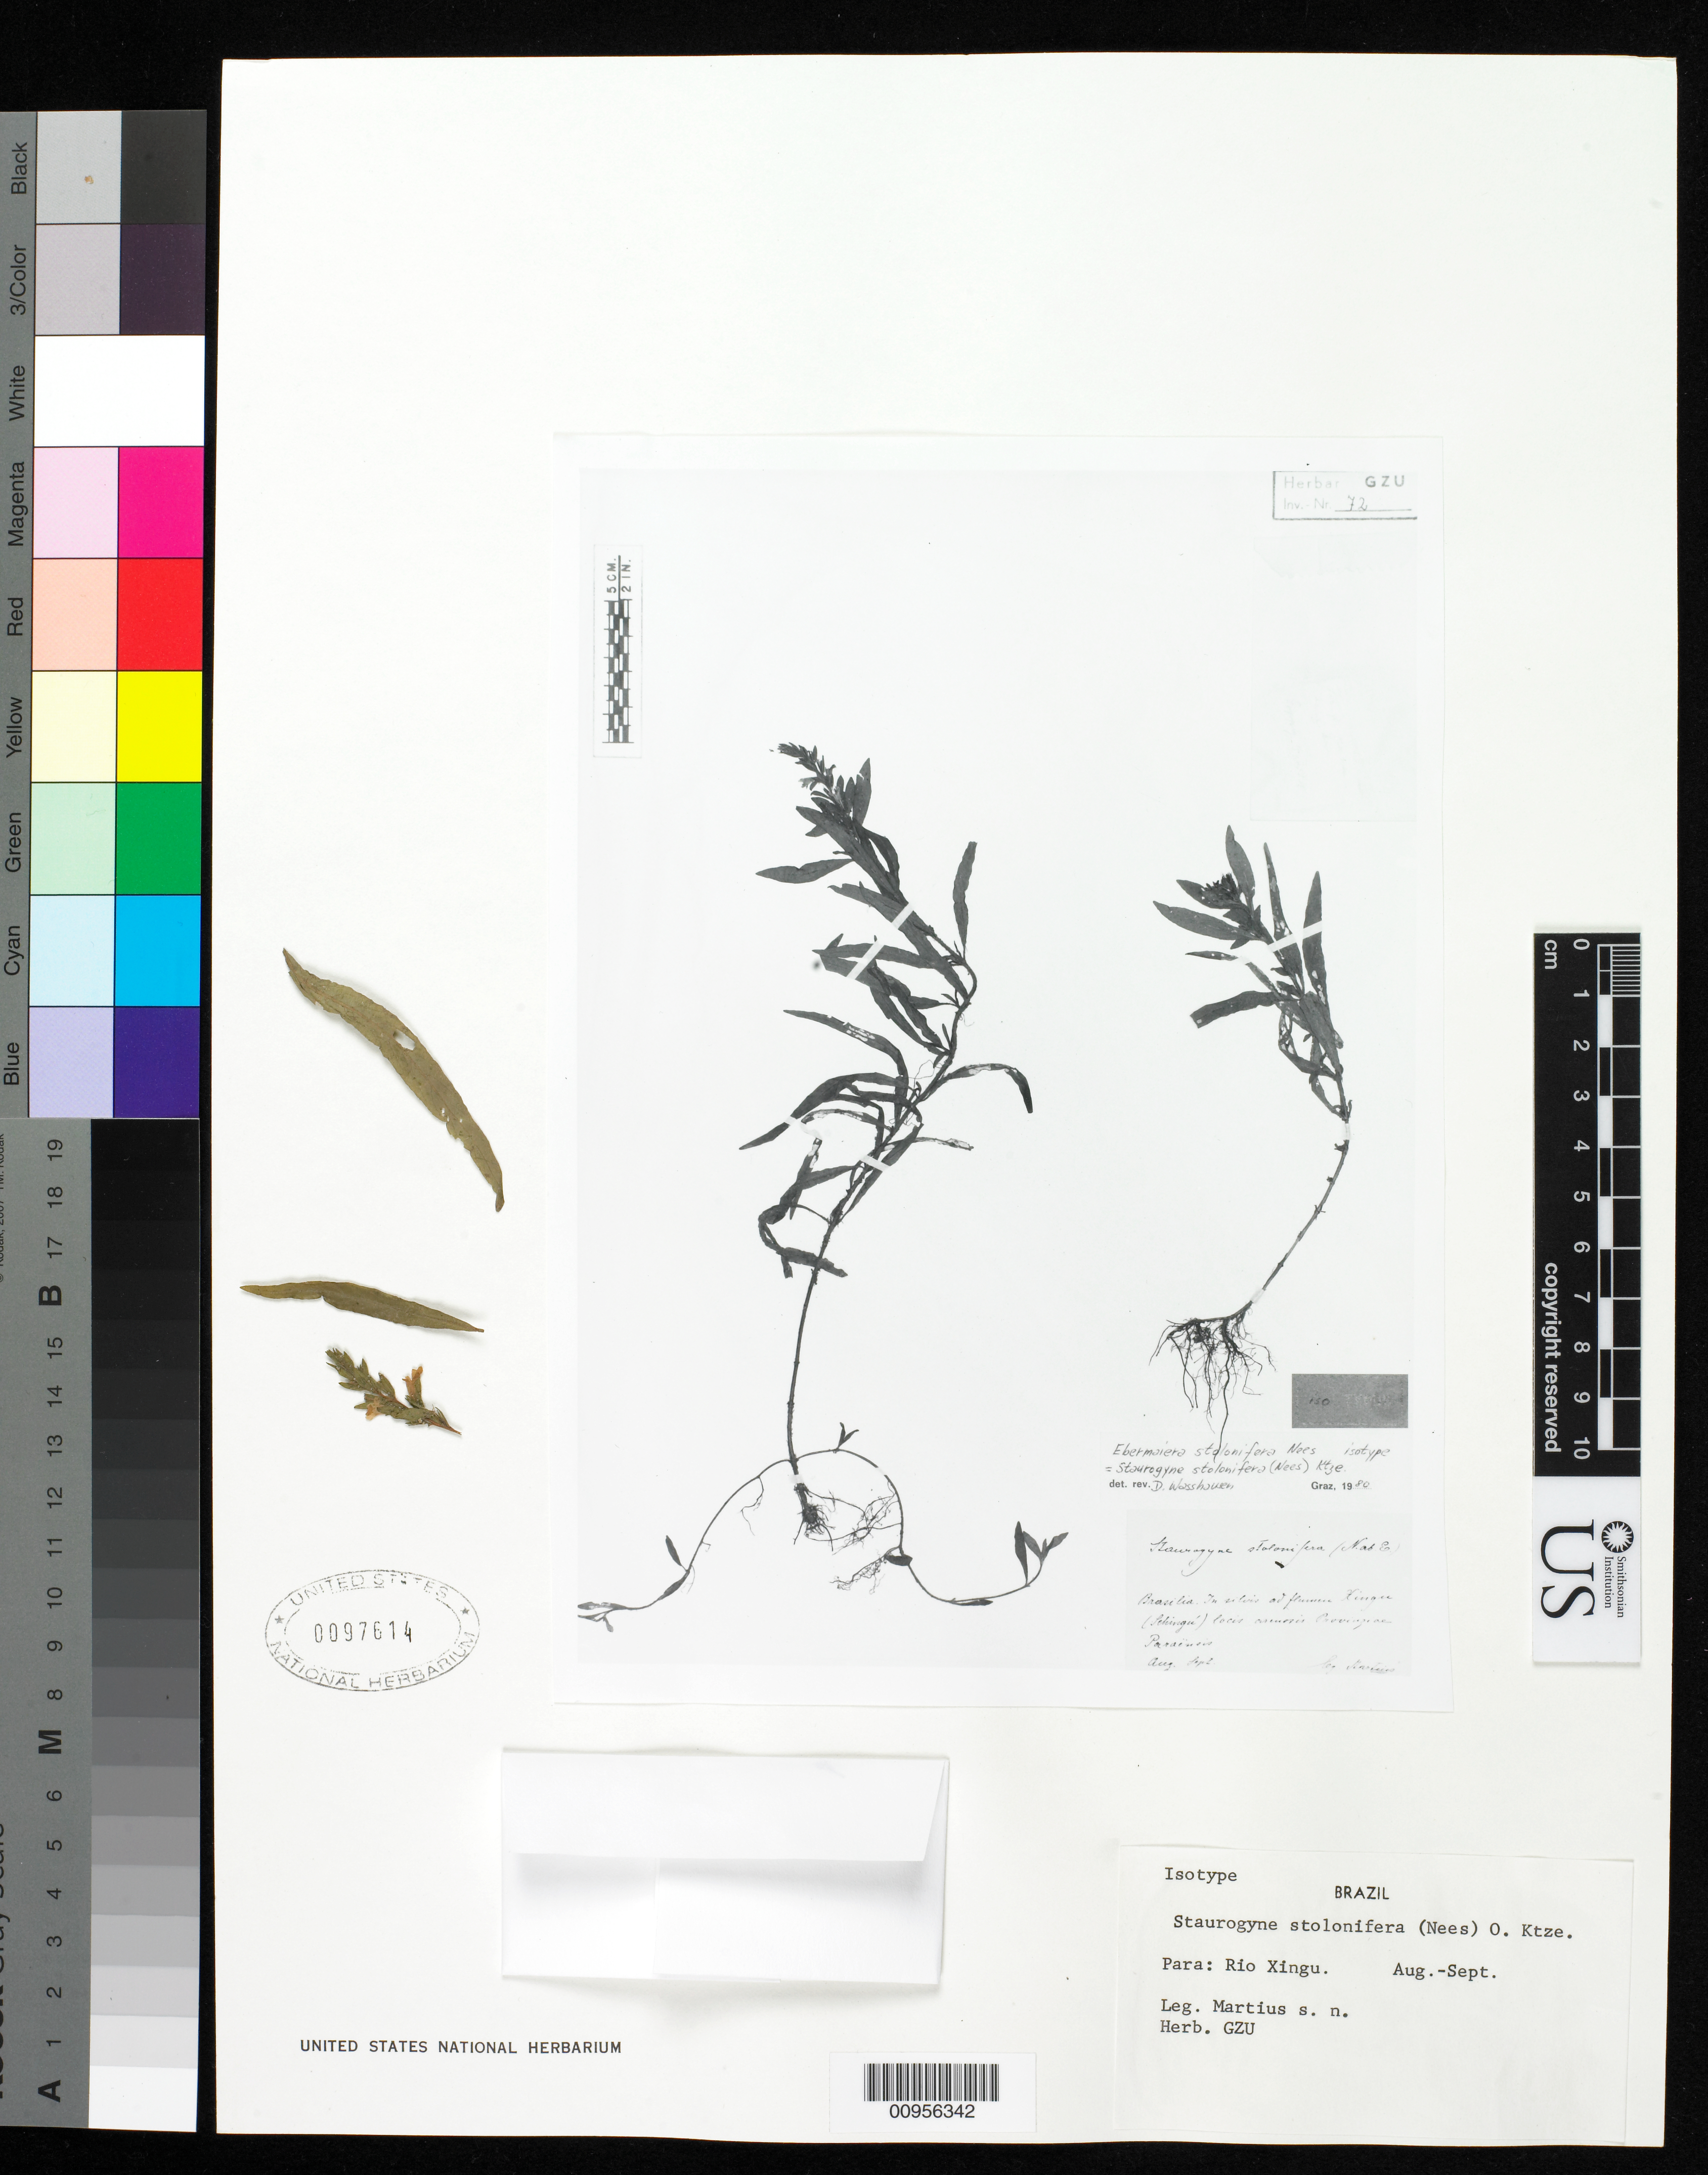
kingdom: Plantae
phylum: Tracheophyta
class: Magnoliopsida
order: Lamiales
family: Acanthaceae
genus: Ebermaiera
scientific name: Ebermaiera stolonifera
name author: Nees in Mart.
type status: Isotype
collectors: C. F. Martius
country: Brazil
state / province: Pará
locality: Brasilia. In silvis ad flumen Xingu (Schingú) locis arenosis Provinziae Paraensis.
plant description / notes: Sheet mounted with photograph and fragmentary material of type specimen ex herb. GZU.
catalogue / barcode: US 97614